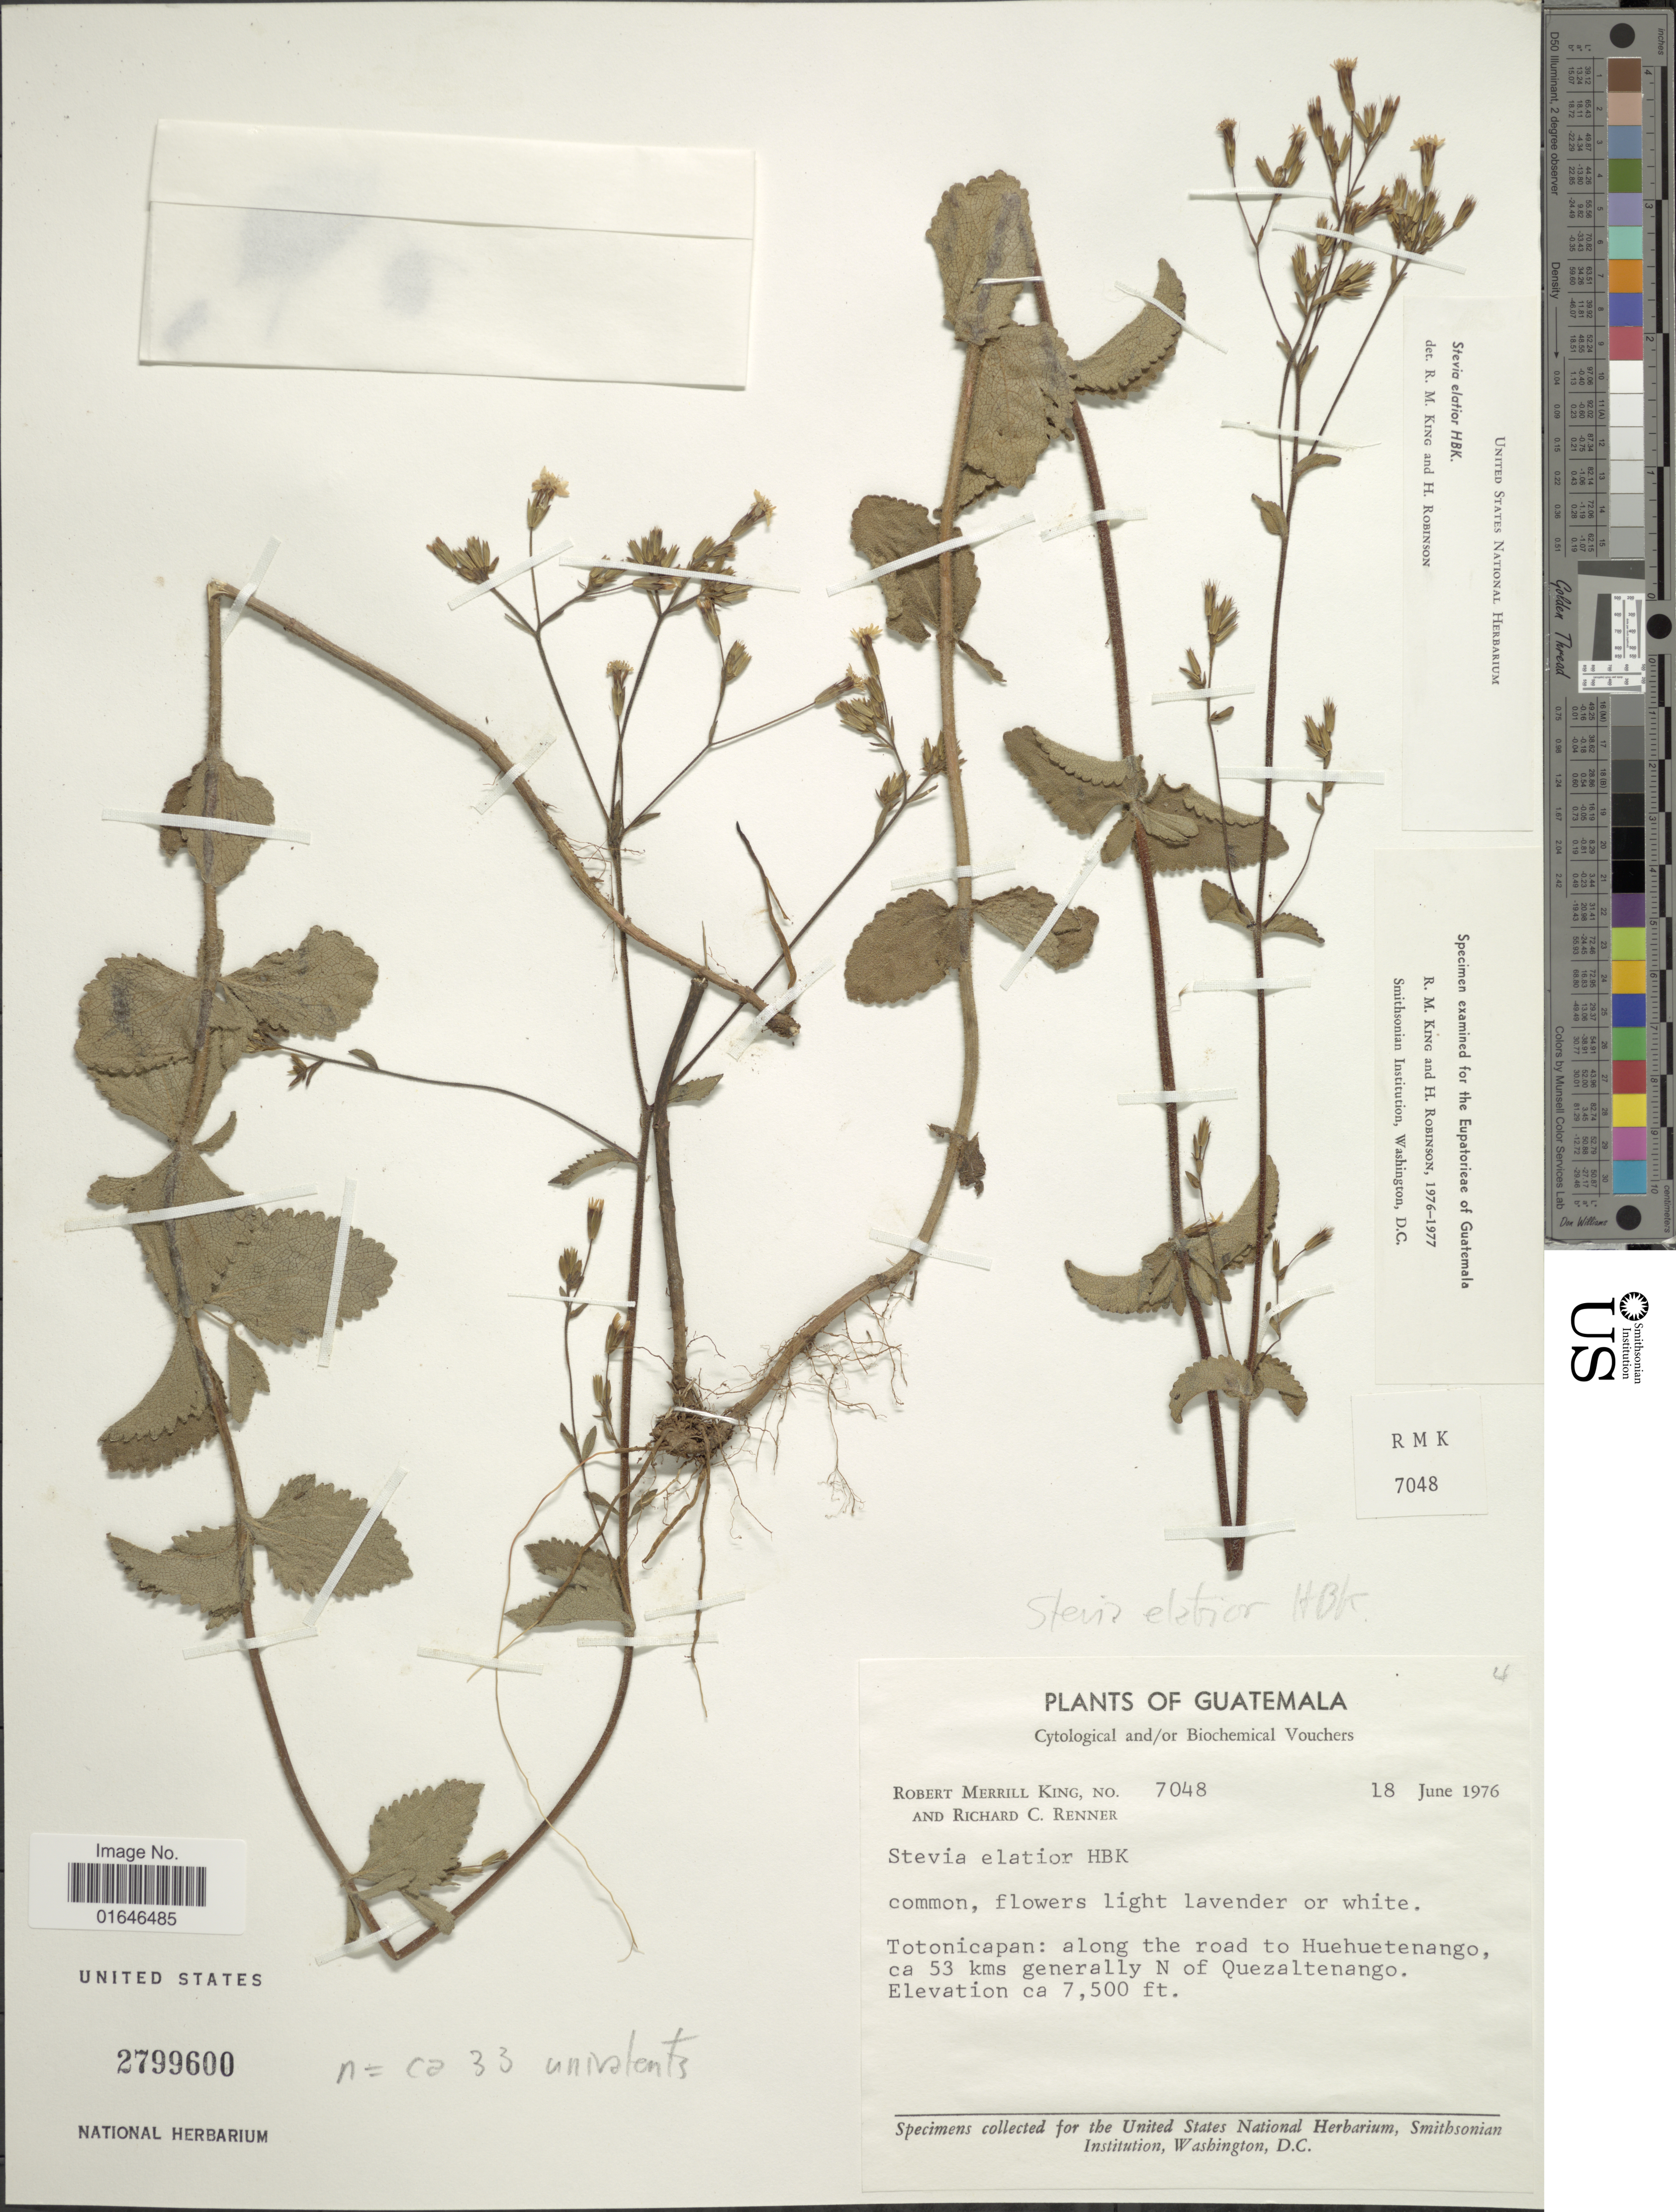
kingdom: Plantae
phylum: Tracheophyta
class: Magnoliopsida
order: Asterales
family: Asteraceae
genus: Stevia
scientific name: Stevia elatior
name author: Kunth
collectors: R. M. King & R. C. Renner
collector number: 7048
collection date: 1976-06-18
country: Guatemala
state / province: Totonicapan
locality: Along the road to Huehuetenango, ca 53 kms generally N of Quezaltenango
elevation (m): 2286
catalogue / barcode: US 2799600